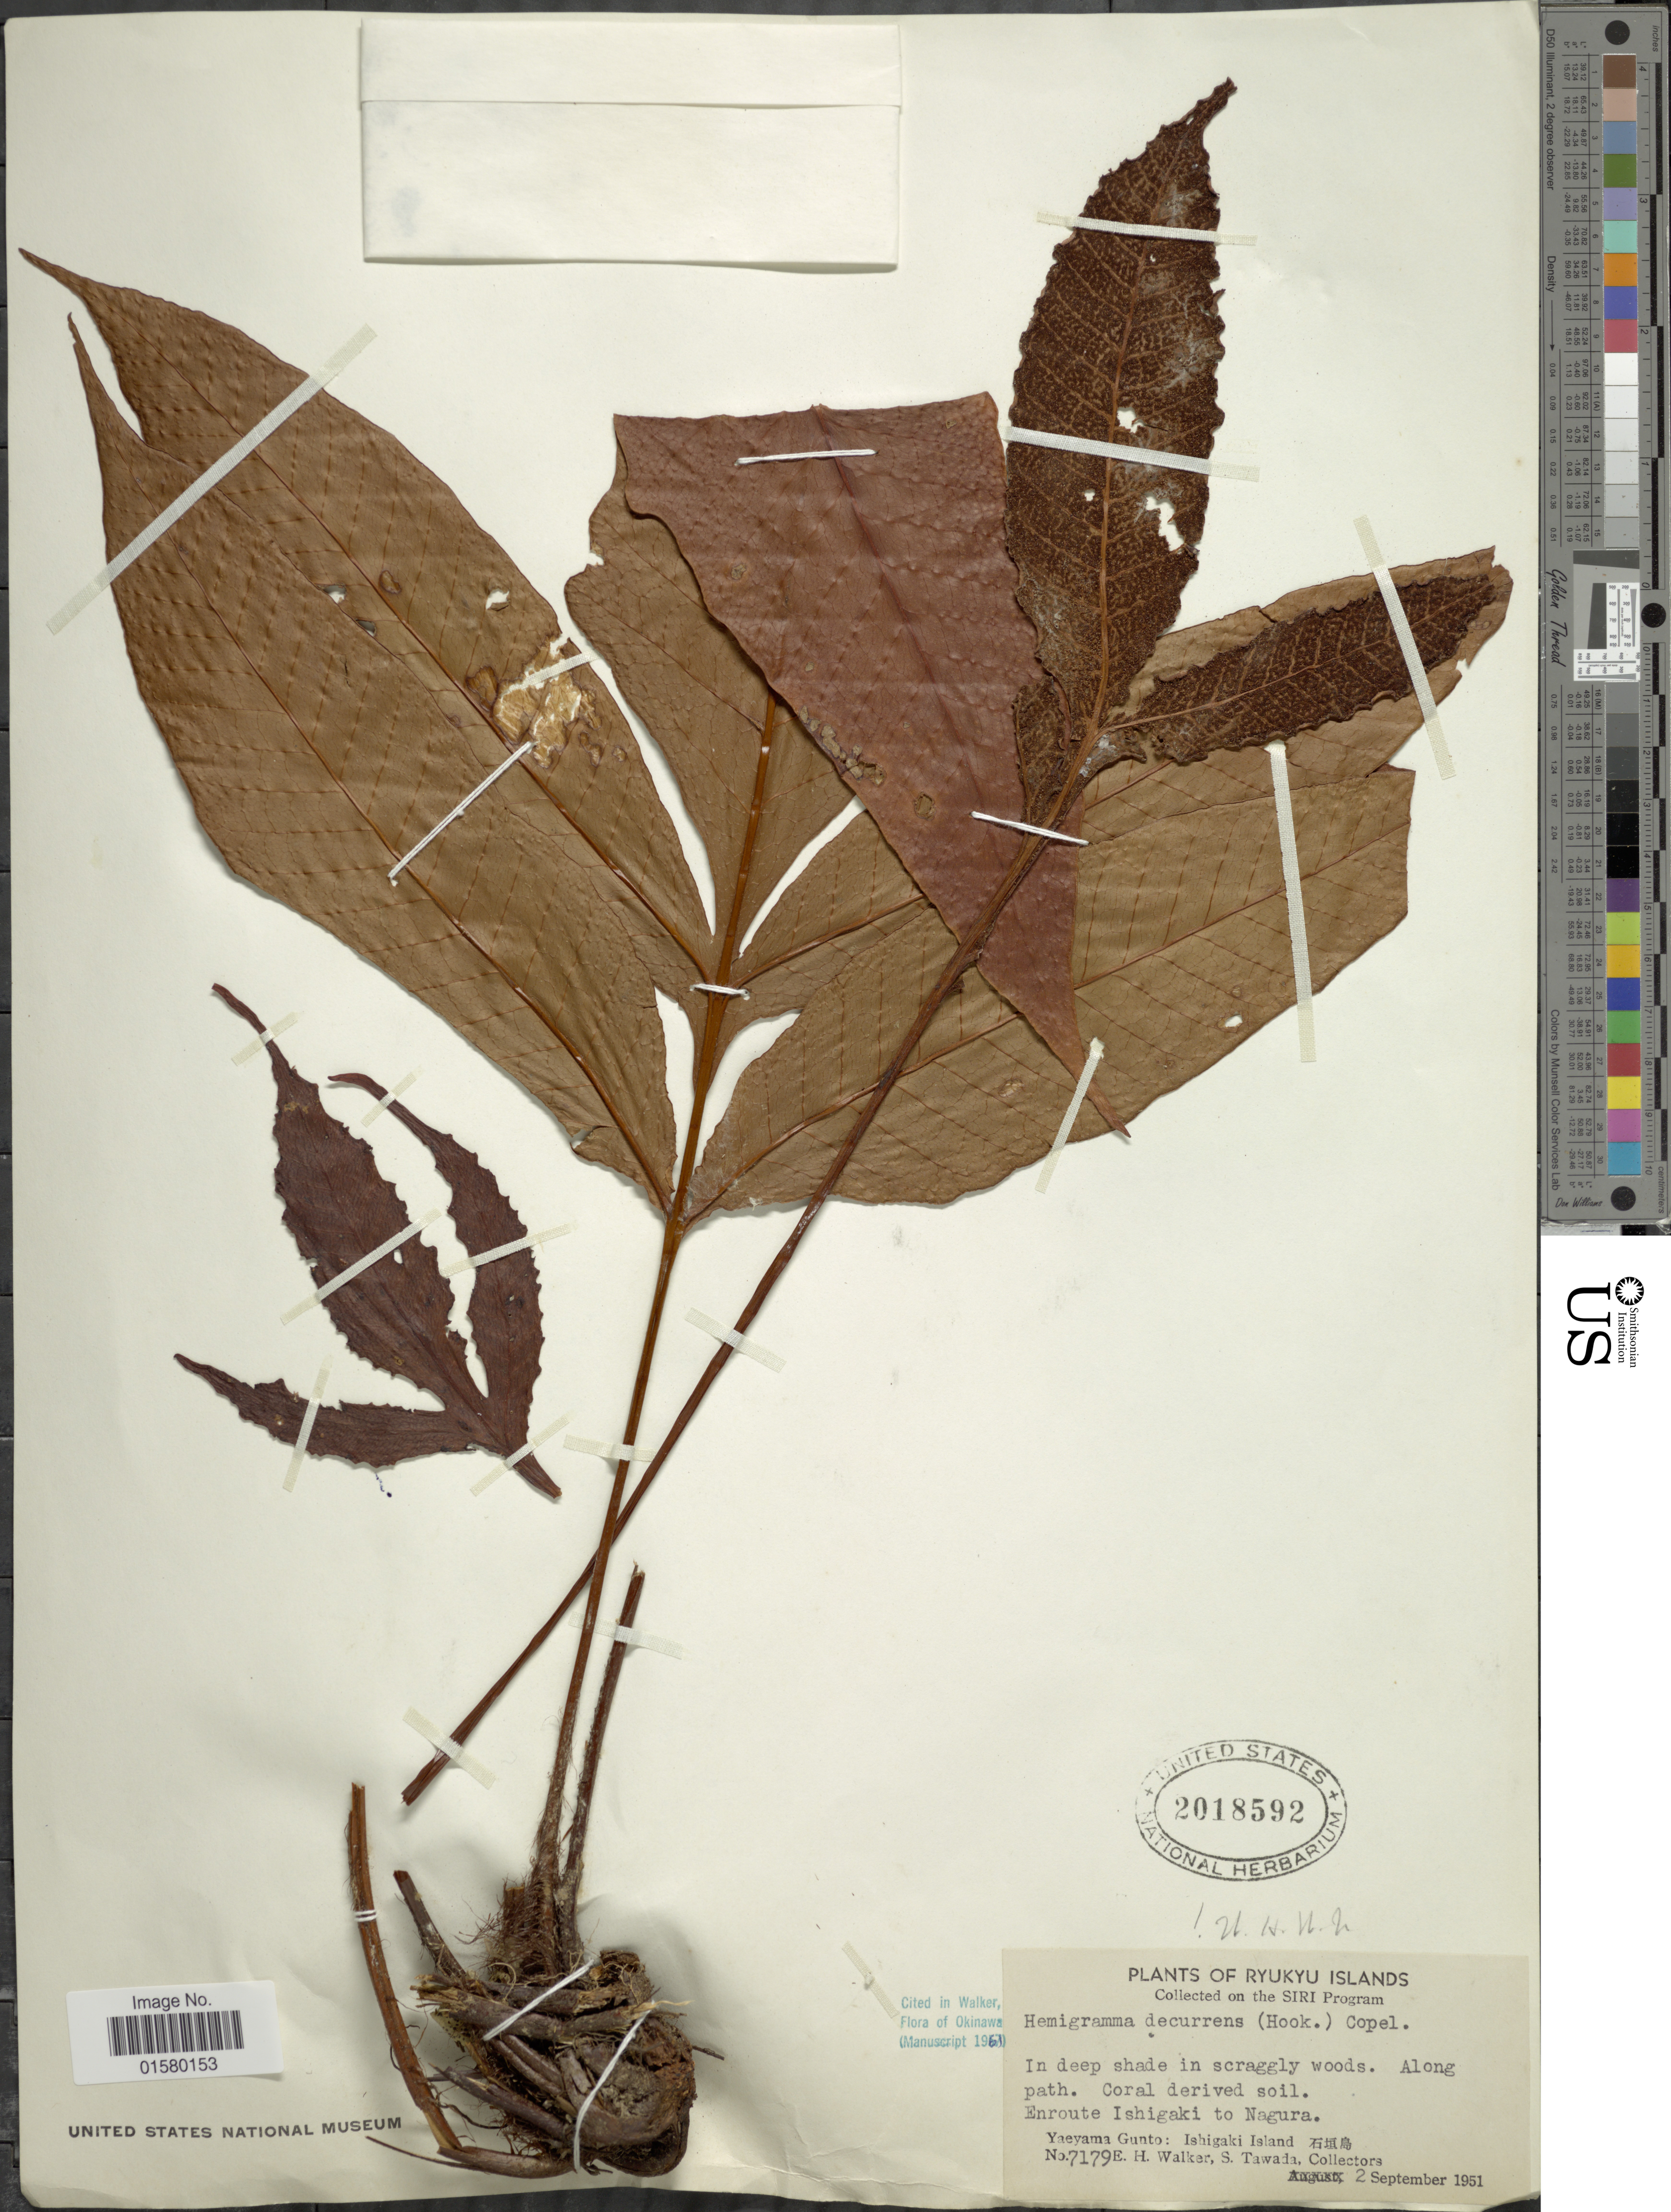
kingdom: Plantae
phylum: Tracheophyta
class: Polypodiopsida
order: Polypodiales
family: Tectariaceae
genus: Tectaria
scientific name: Tectaria decurrens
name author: (Presel.) Copel. in Elmer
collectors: E. H. Walker & S. Tawada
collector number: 7179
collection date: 1951-09-02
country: Japan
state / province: Okinawa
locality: Ryukyu Islands, enroute Ishigaki to Nagura, Yaeyama Gunto: Ishigaki Island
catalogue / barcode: US 2018592